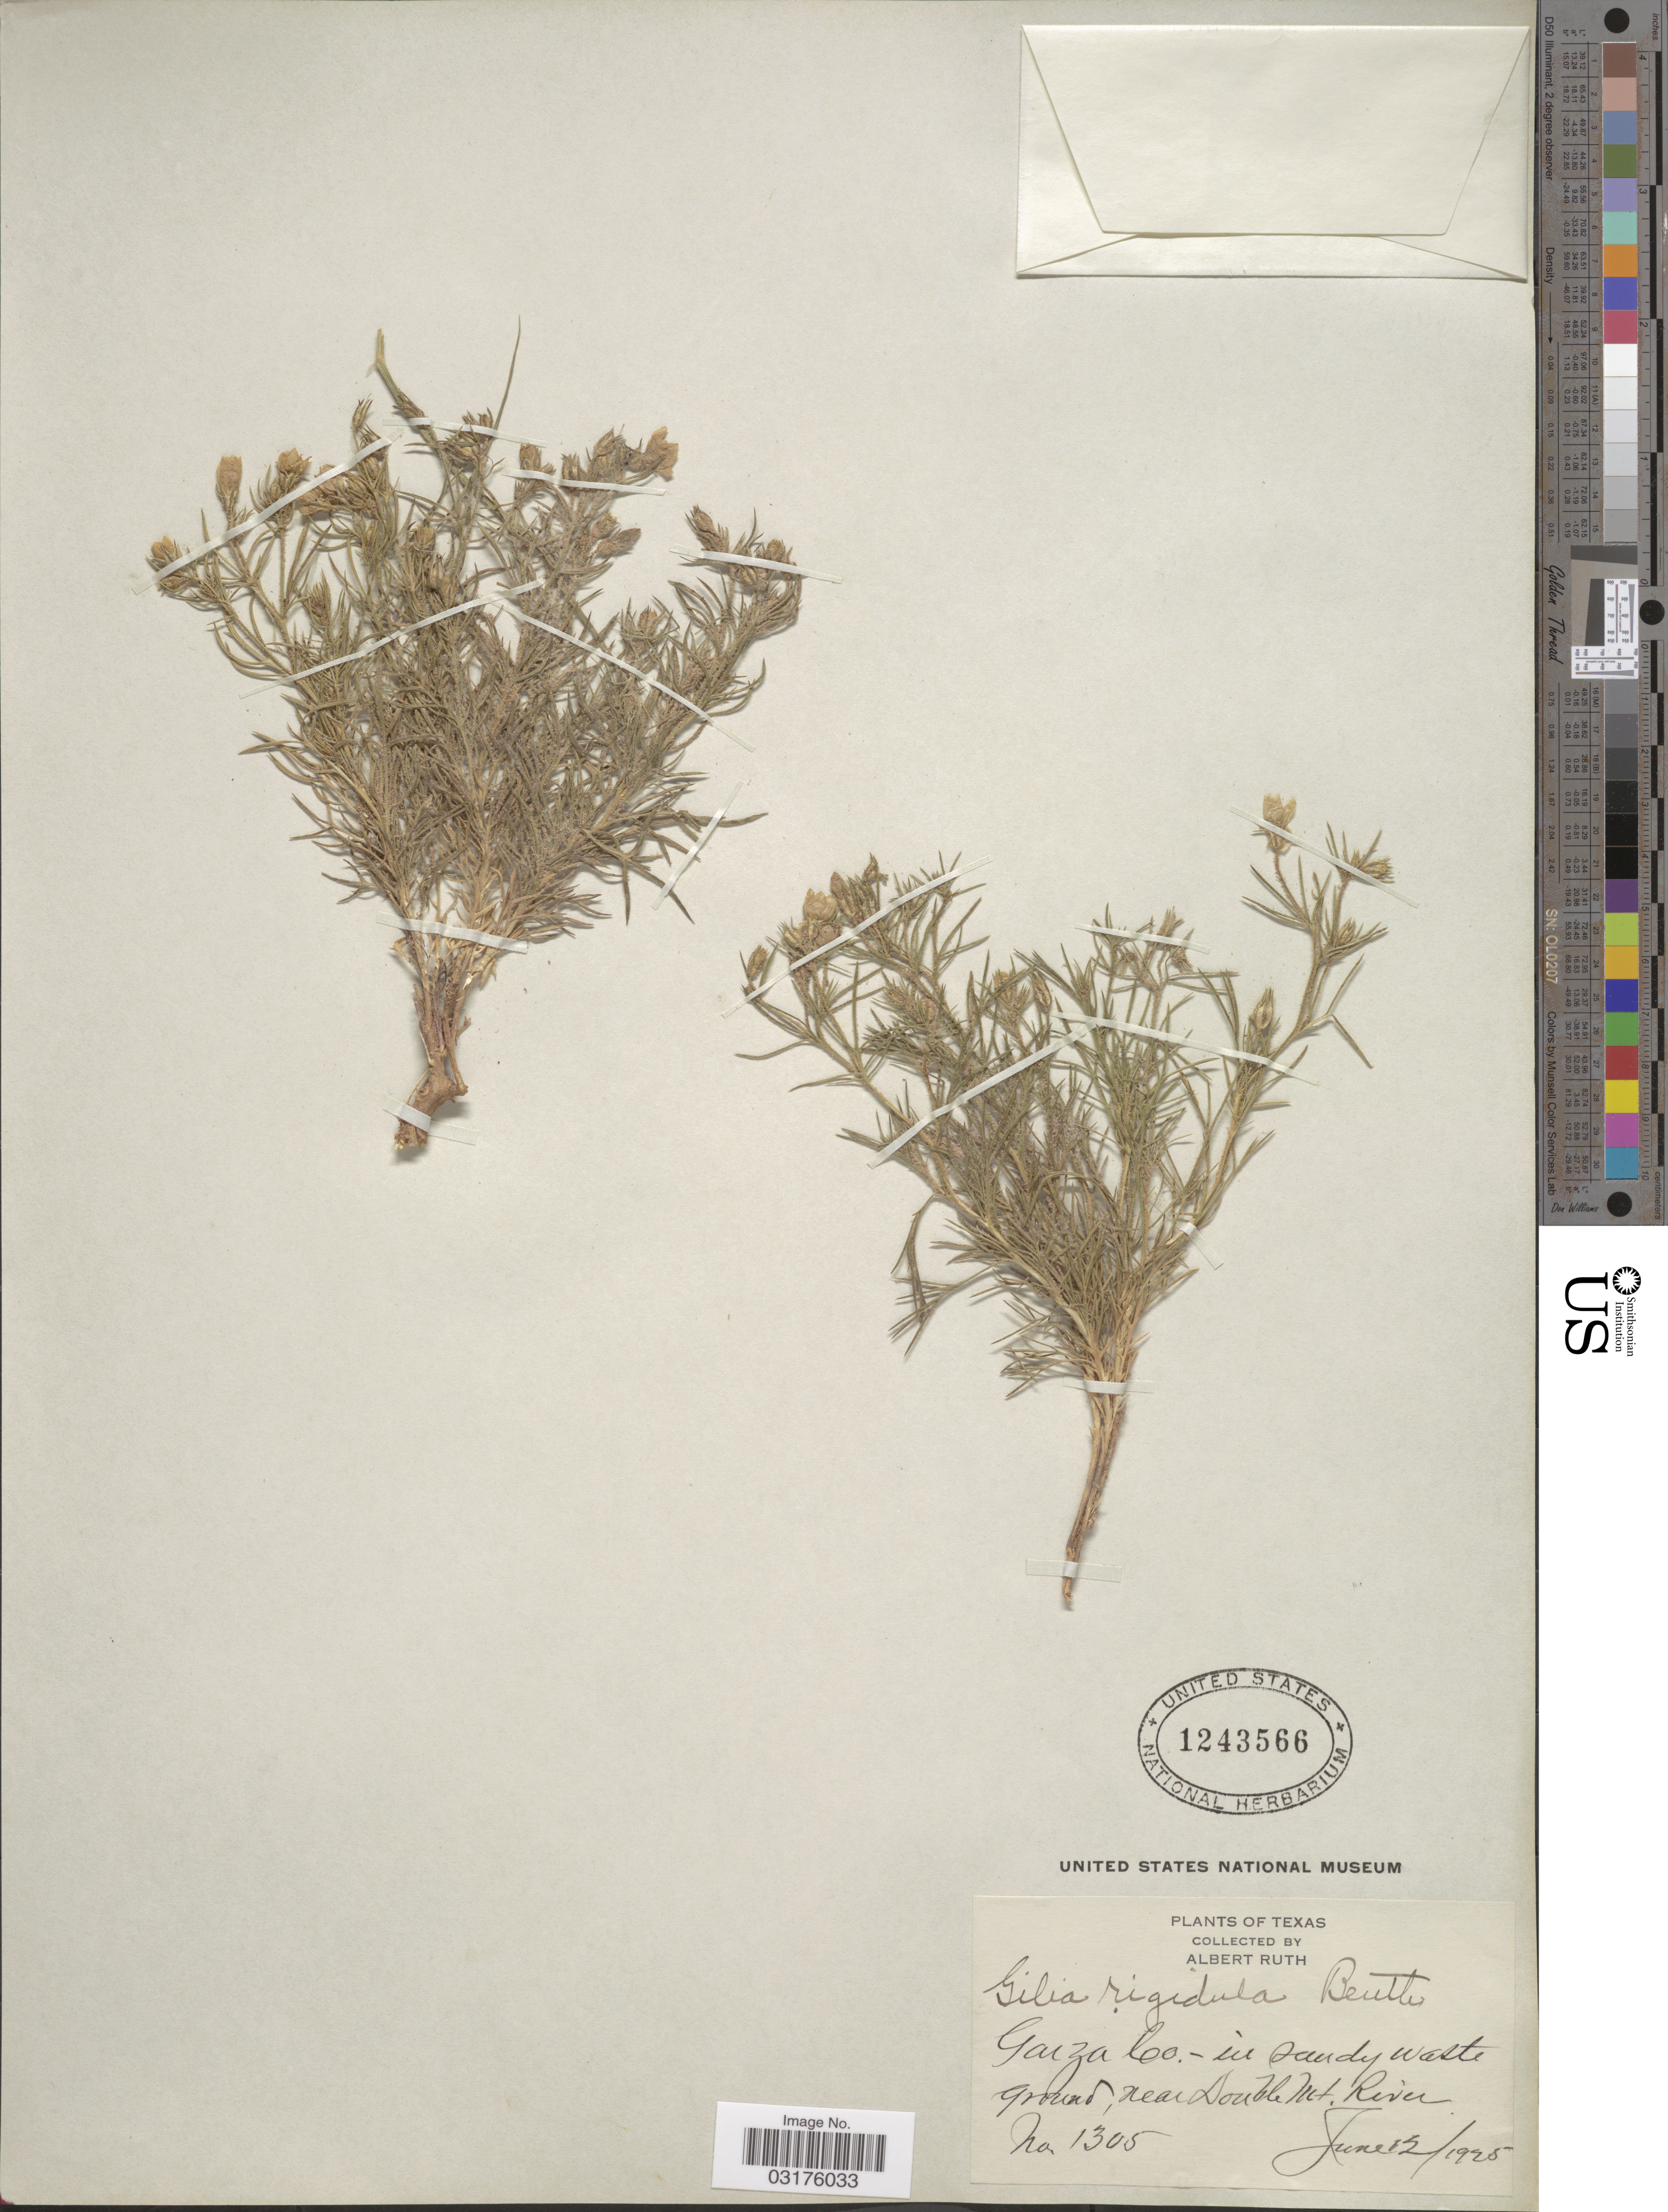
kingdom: Plantae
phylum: Tracheophyta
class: Magnoliopsida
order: Ericales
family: Polemoniaceae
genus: Giliastrum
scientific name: Giliastrum acerosum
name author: (A. Gray) Rydb.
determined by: Strong, Mark T., (BOT), Smithsonian Institution - National Museum of Natural History (UNITED STATES)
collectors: A. Ruth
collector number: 1305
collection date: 1925-06-12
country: United States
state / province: Texas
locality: Garza Co., near Double Mt. River.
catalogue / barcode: US 1243566